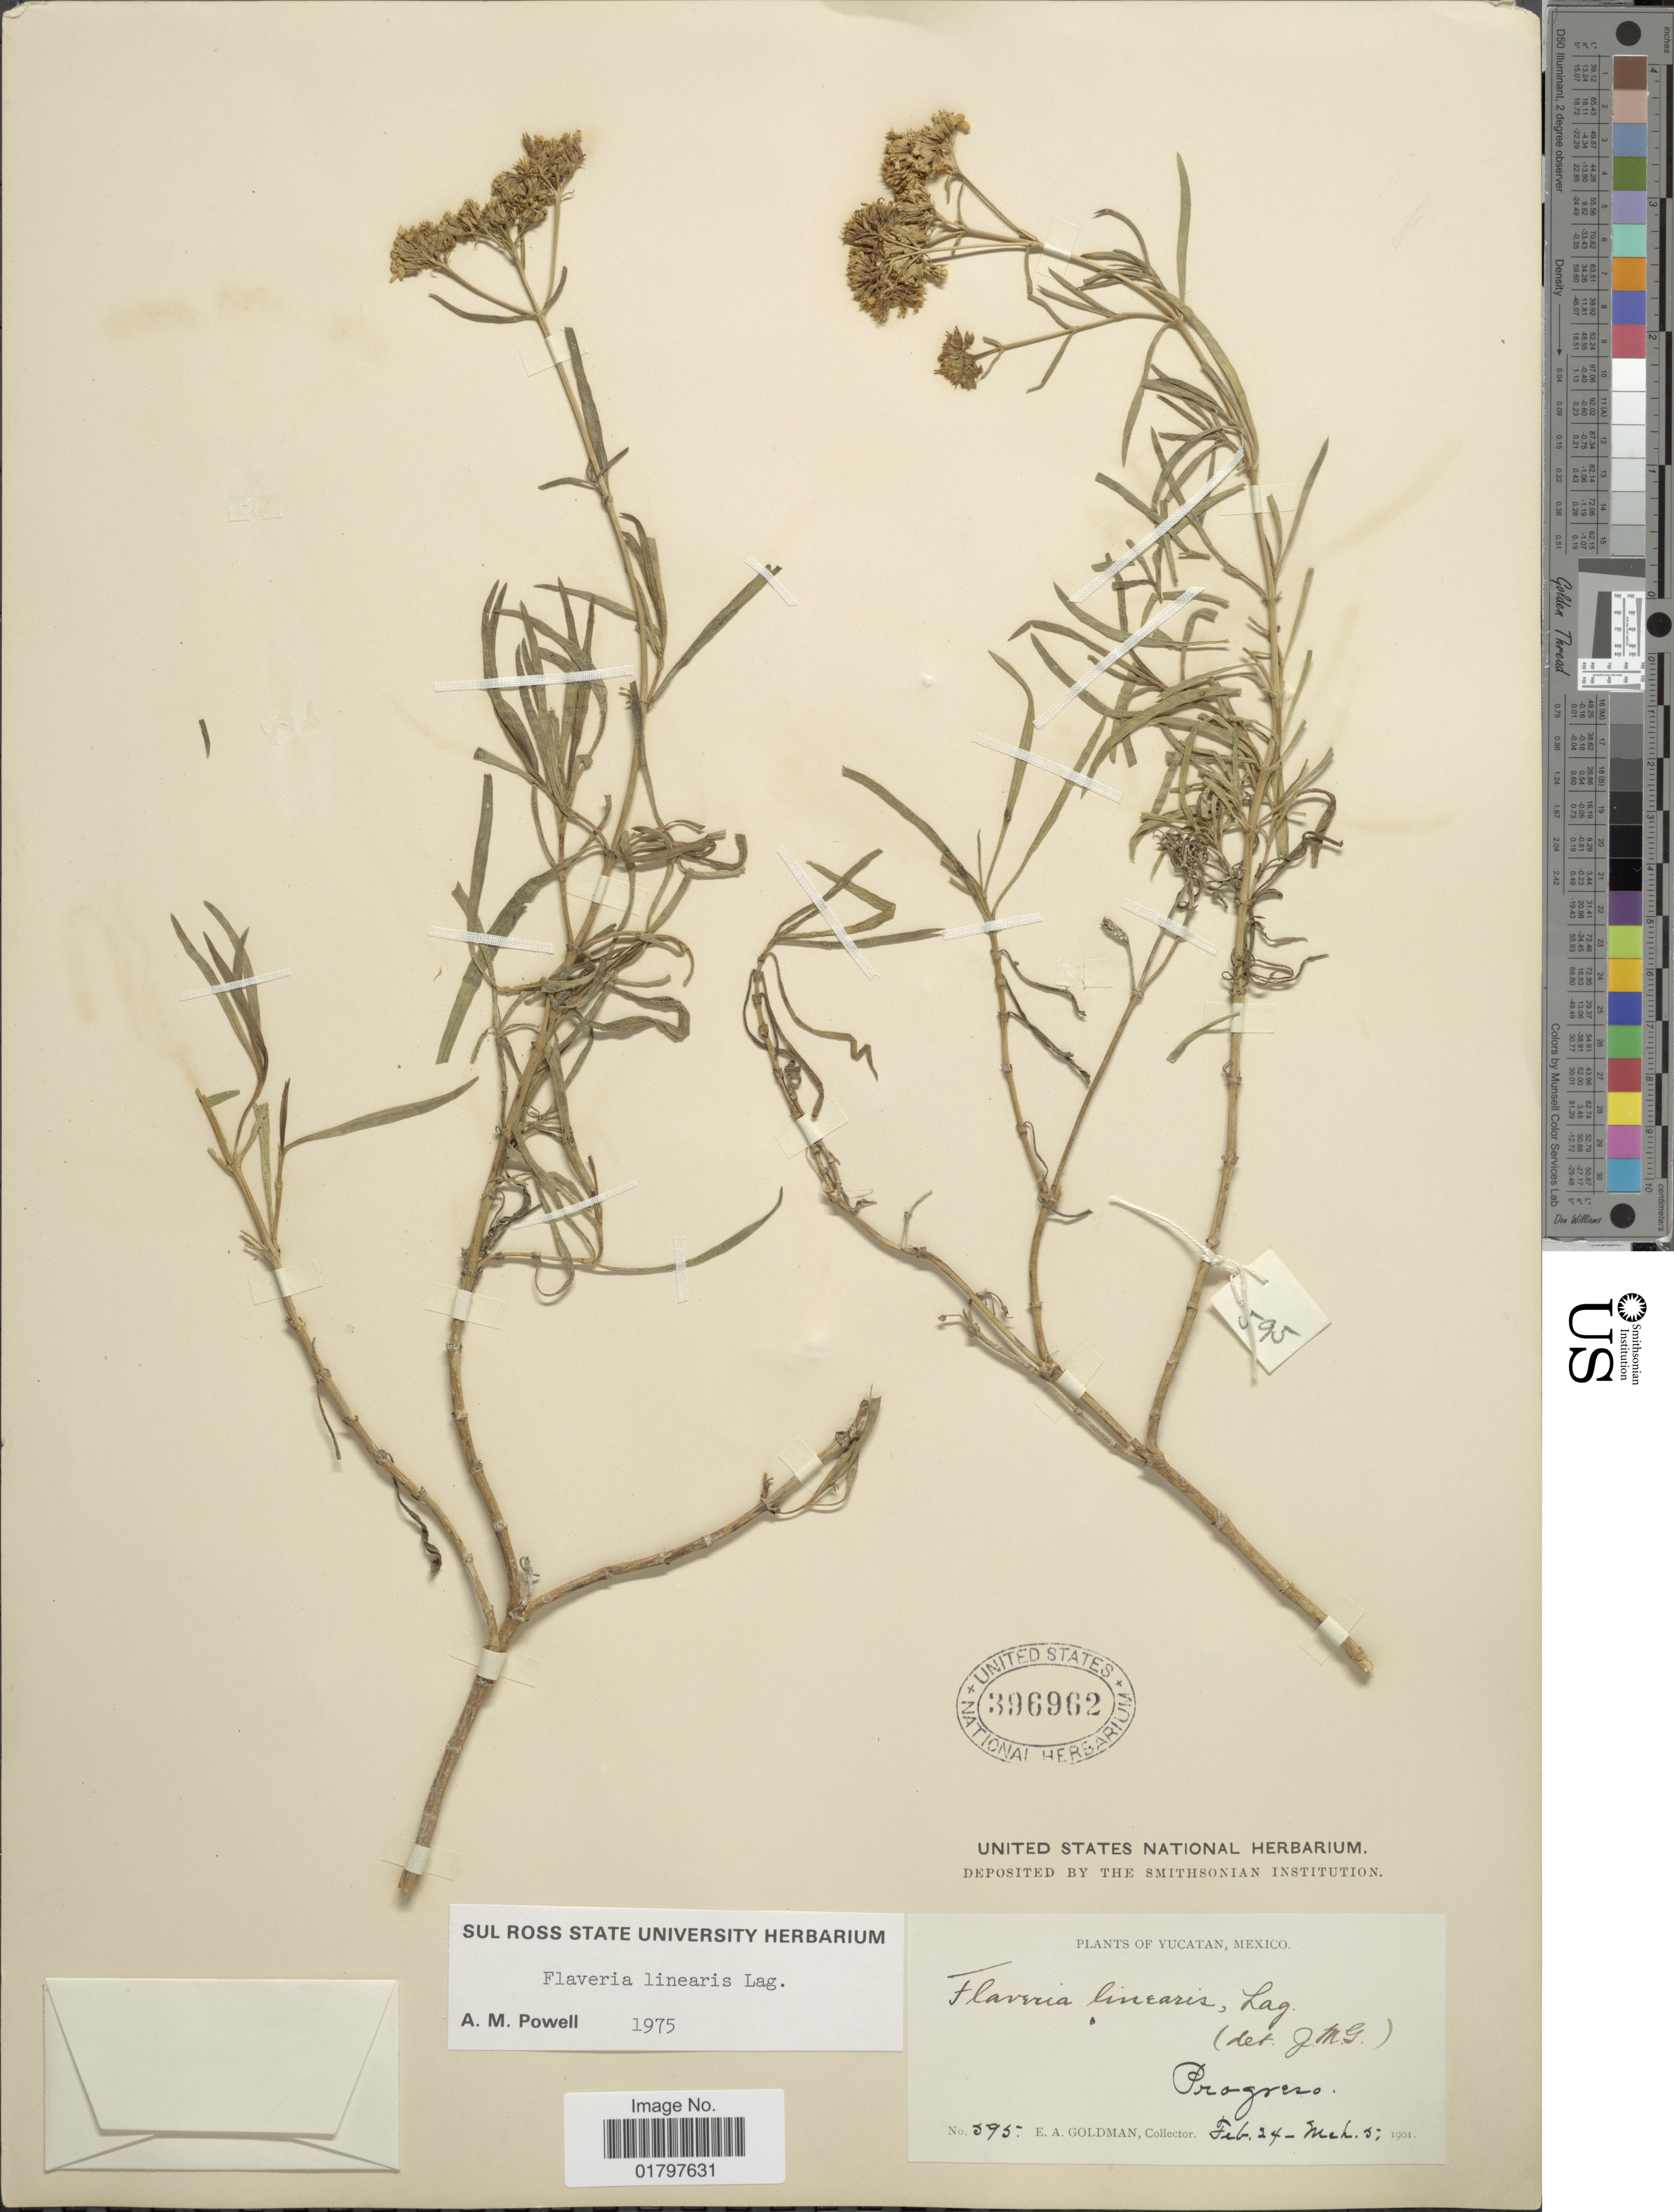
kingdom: Plantae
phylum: Tracheophyta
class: Magnoliopsida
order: Asterales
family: Asteraceae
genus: Flaveria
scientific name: Flaveria linearis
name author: Lag.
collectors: E. A. Goldman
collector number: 595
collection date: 1901-02-24/1901-03-05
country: Mexico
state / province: Yucatán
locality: Progreso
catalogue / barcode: US 396962